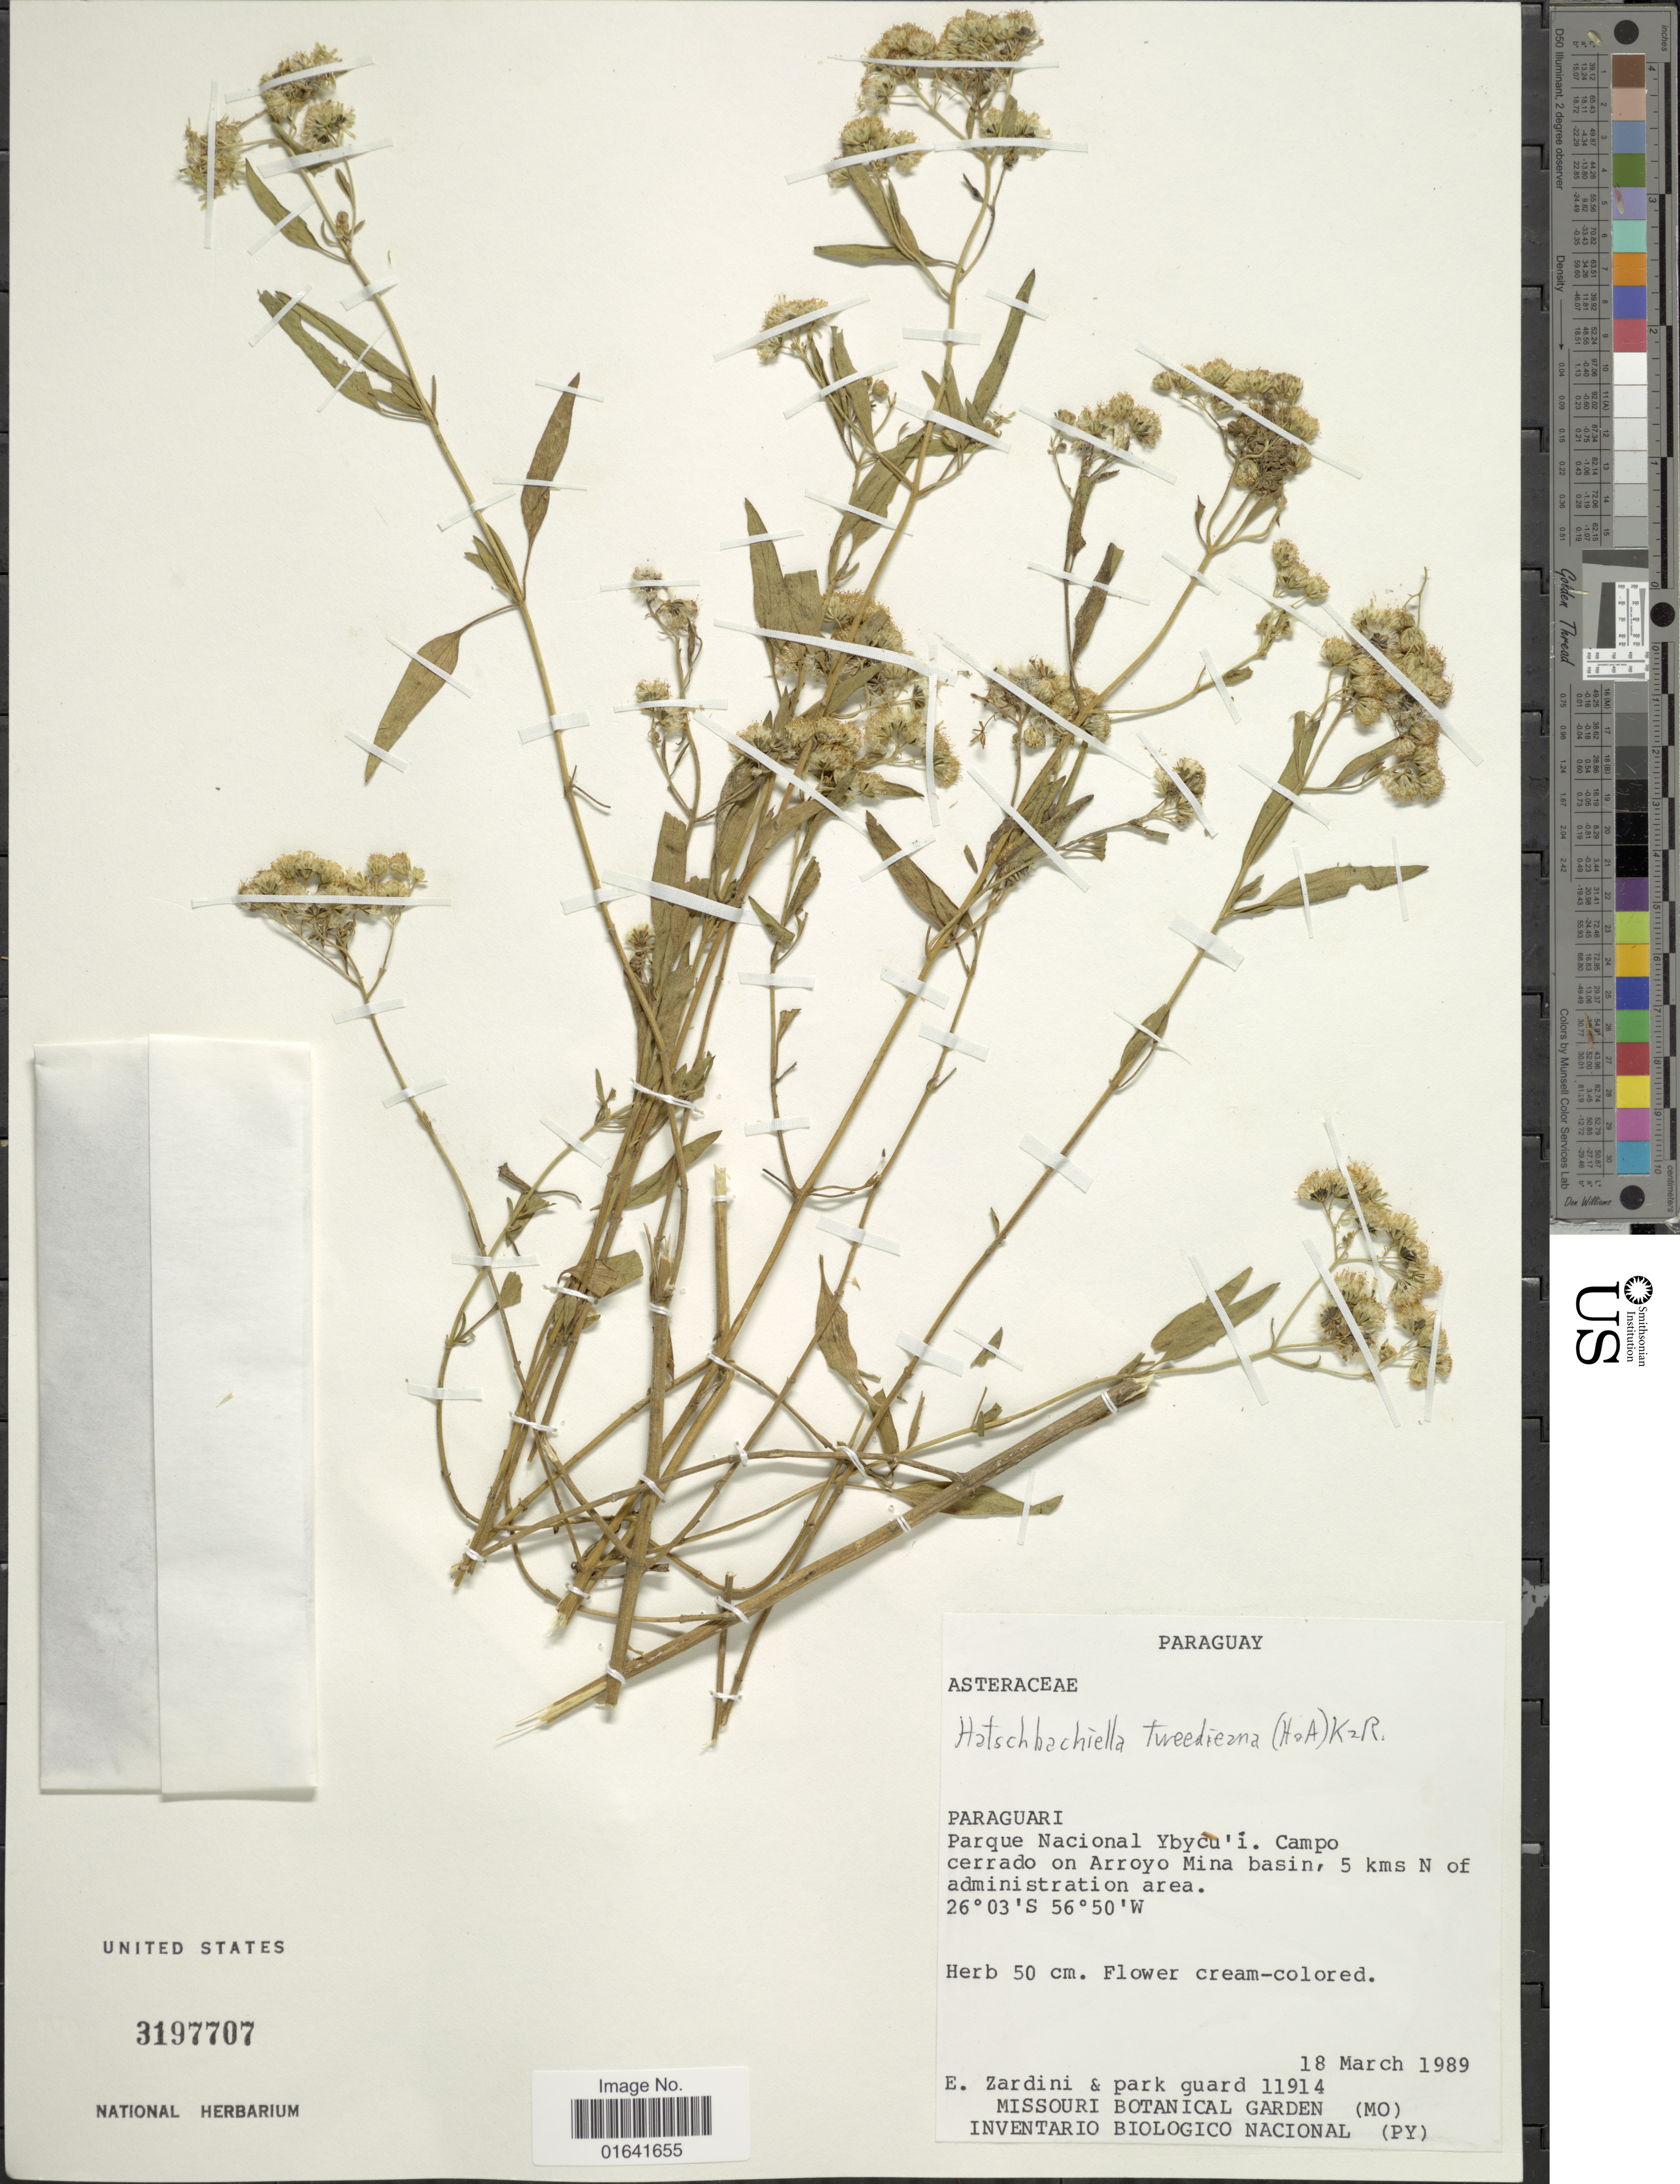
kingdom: Plantae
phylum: Tracheophyta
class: Magnoliopsida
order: Asterales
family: Asteraceae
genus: Hatschbachiella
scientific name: Hatschbachiella tweedieana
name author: (Hook. & Arn.) R.M. King & H. Rob.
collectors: E. M. Zardini & Park guard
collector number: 11914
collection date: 1989-03-18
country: Paraguay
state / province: Paraguari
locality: Parque Nacional ybyzu'i, campo cerrado on Arroyo Mina basin, 5 kms N of administration area.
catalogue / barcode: US 3197707